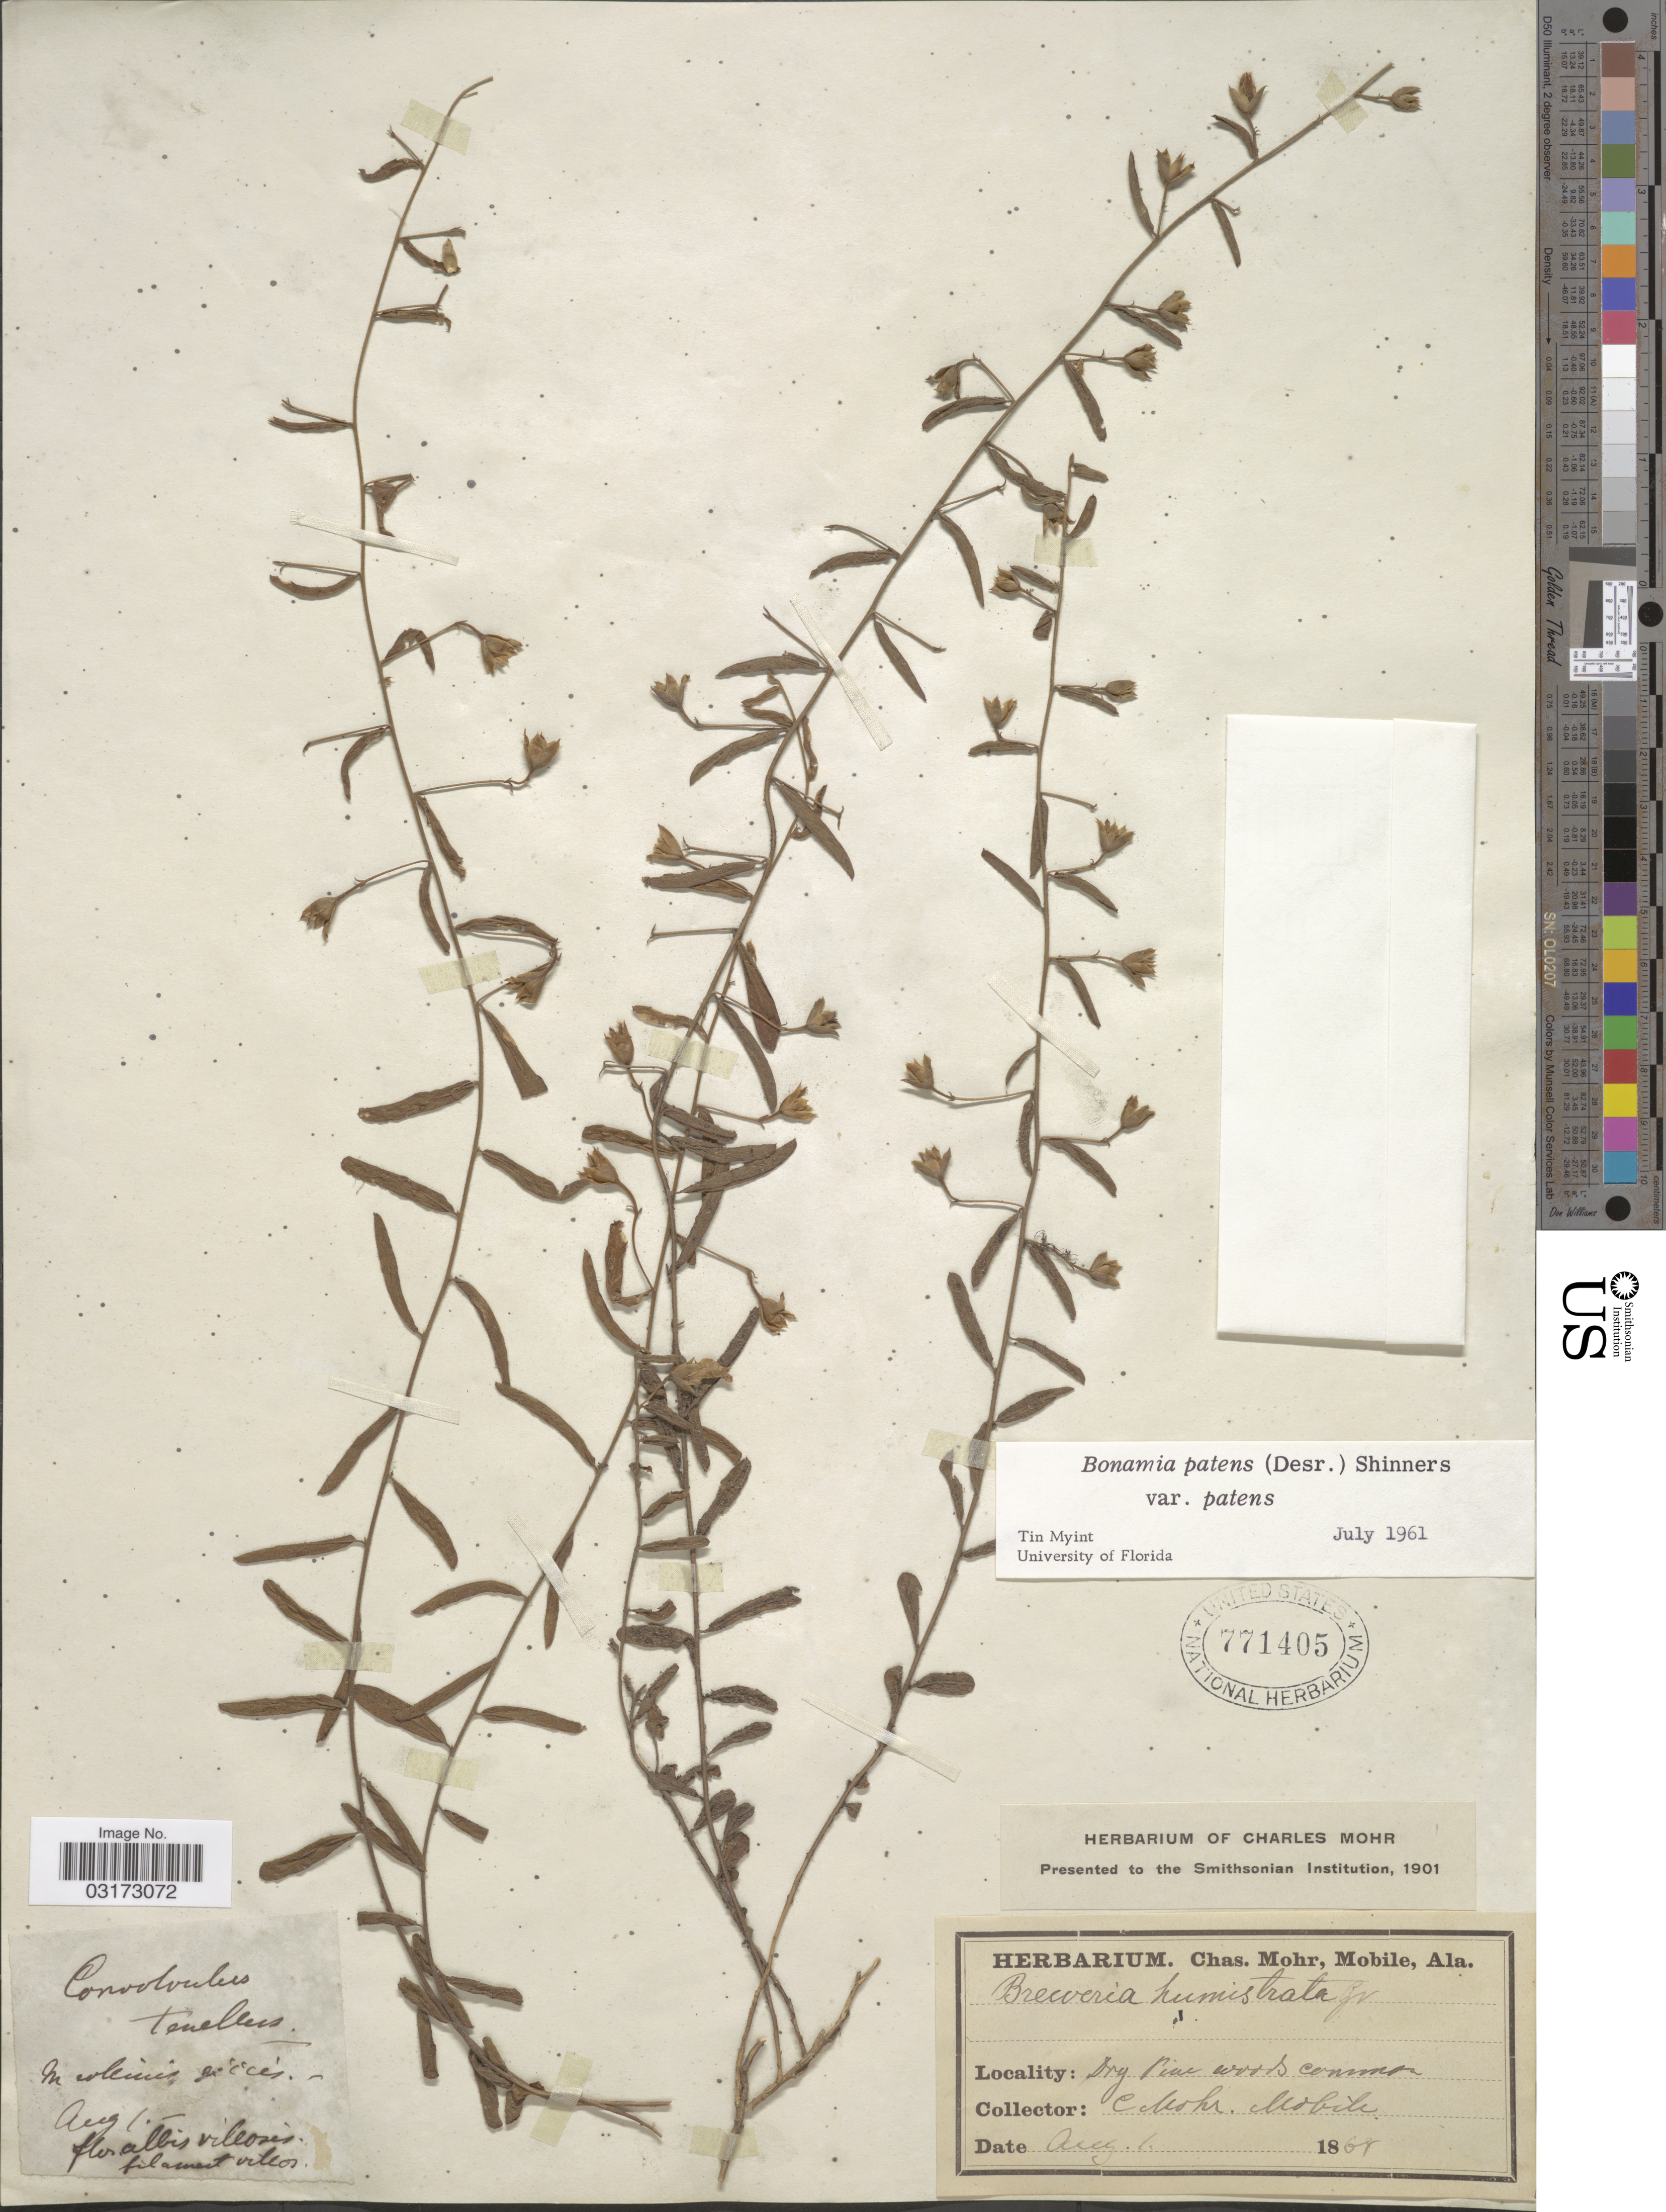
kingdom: Plantae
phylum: Tracheophyta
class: Magnoliopsida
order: Solanales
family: Convolvulaceae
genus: Stylisma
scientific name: Stylisma patens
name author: (Desr.) Myint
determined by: Strong, Mark T., (BOT), Smithsonian Institution - National Museum of Natural History (UNITED STATES)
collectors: Mohr, C. T. (herbarium)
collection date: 1868-08-01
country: United States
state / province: Alabama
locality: Mobile.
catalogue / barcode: US 771405